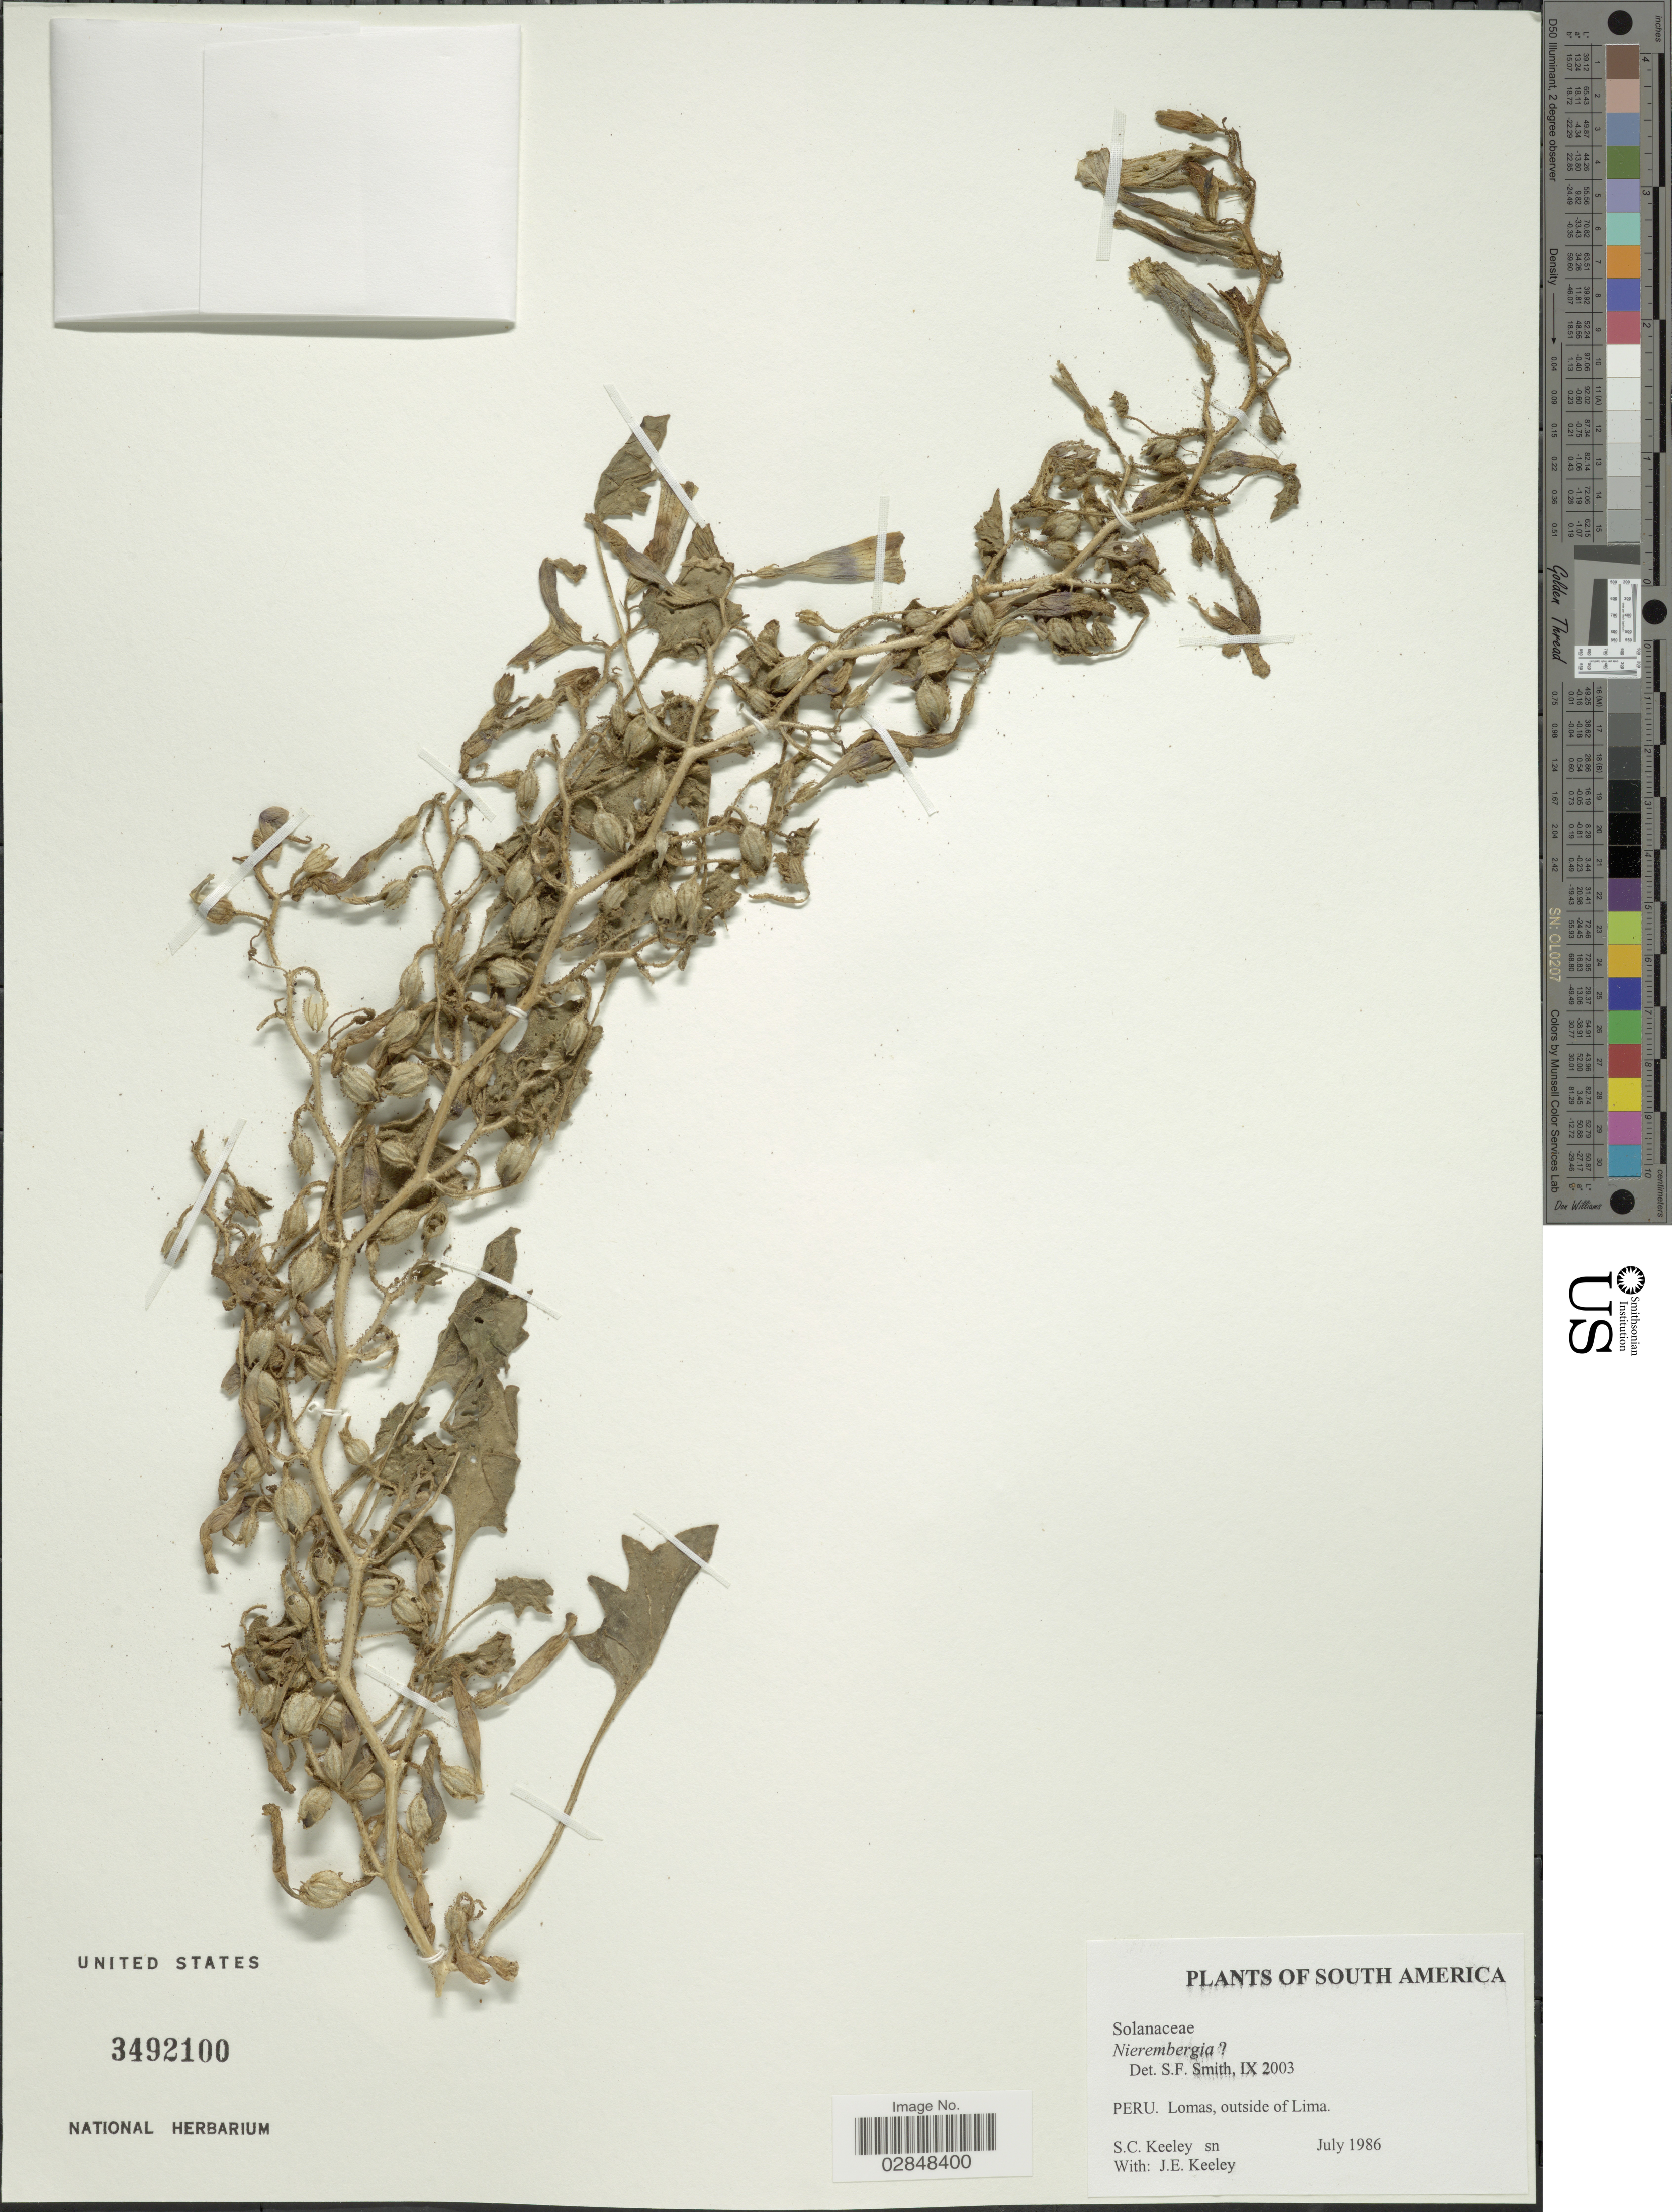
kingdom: Plantae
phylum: Tracheophyta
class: Magnoliopsida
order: Solanales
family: Solanaceae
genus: Nierembergia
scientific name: Nierembergia sp.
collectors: S. C. Keeley & J. E. Keeley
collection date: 1986-07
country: Peru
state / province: Lima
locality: Lomas, outside of Lima.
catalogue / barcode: US 3492100